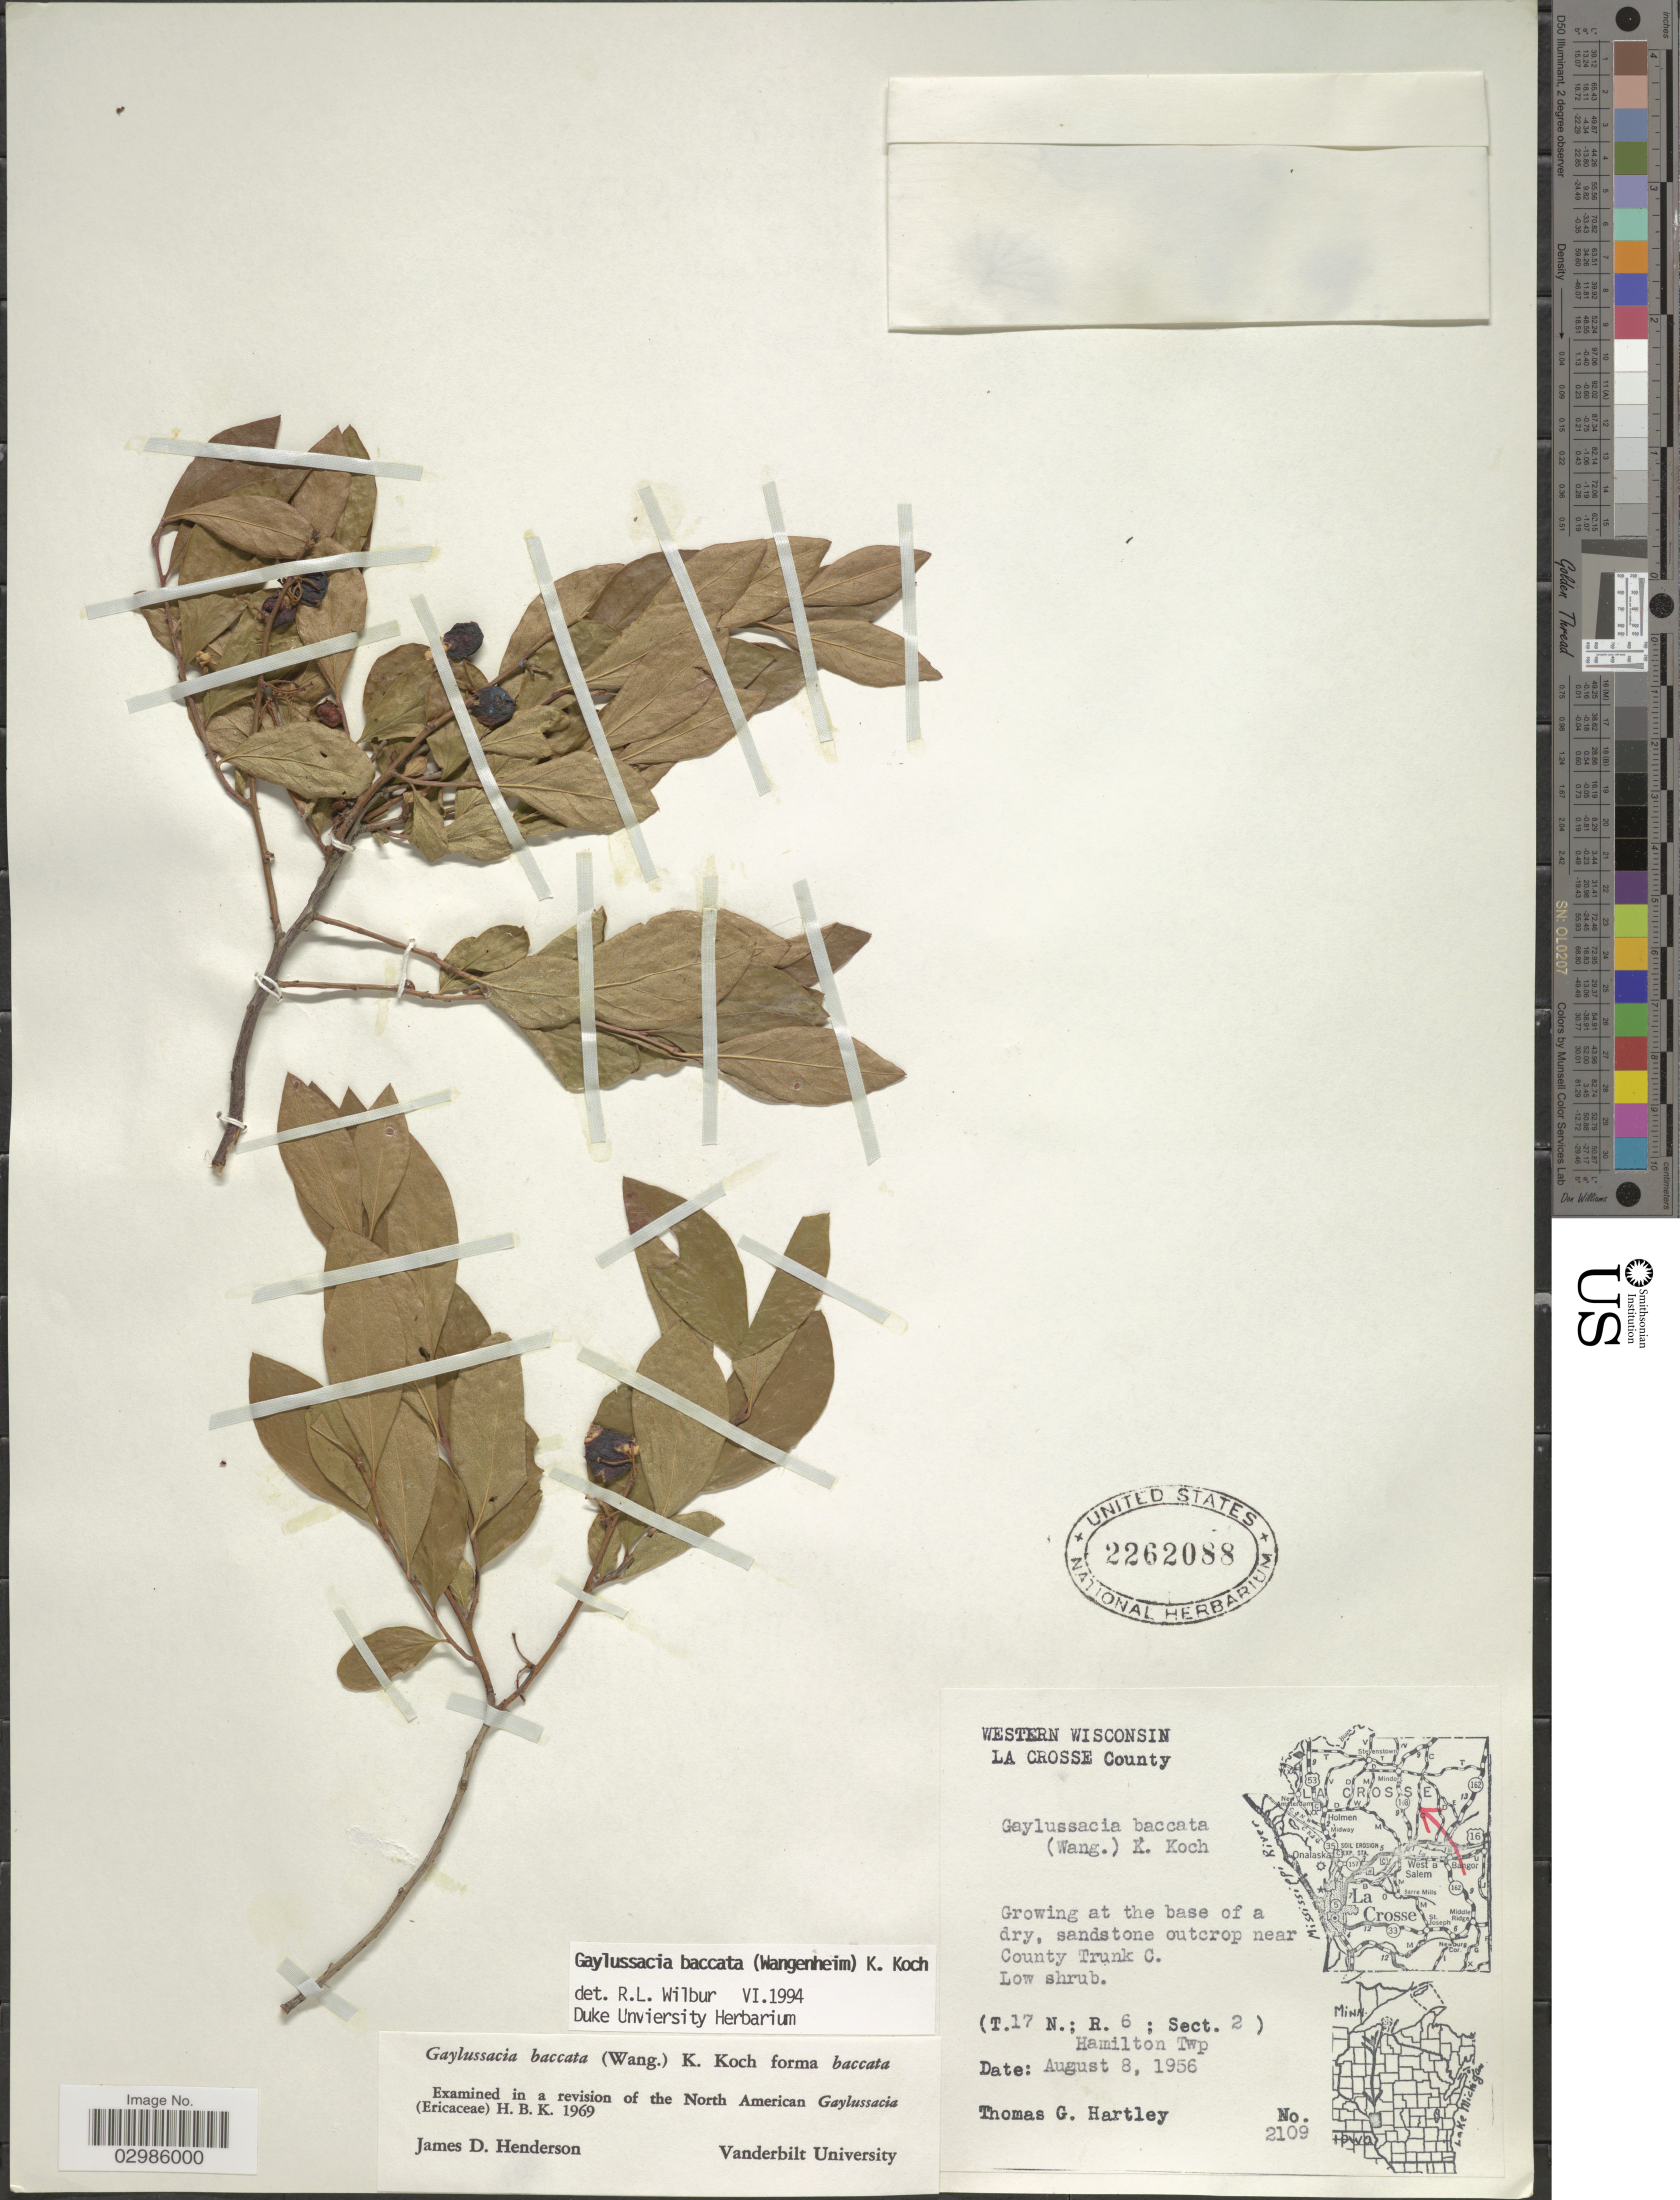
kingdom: Plantae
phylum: Tracheophyta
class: Magnoliopsida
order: Ericales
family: Ericaceae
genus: Gaylussacia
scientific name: Gaylussacia baccata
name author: (Wangenh.) K. Koch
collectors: T. G. Hartley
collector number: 2109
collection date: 1956-08-08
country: United States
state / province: Wisconsin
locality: Western Wisconsin. La Crosse County. Outcrop near County Trunk C. (T. 17 N.; R. 6; Sect. 2) Hamilton Twp.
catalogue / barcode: US 2262088